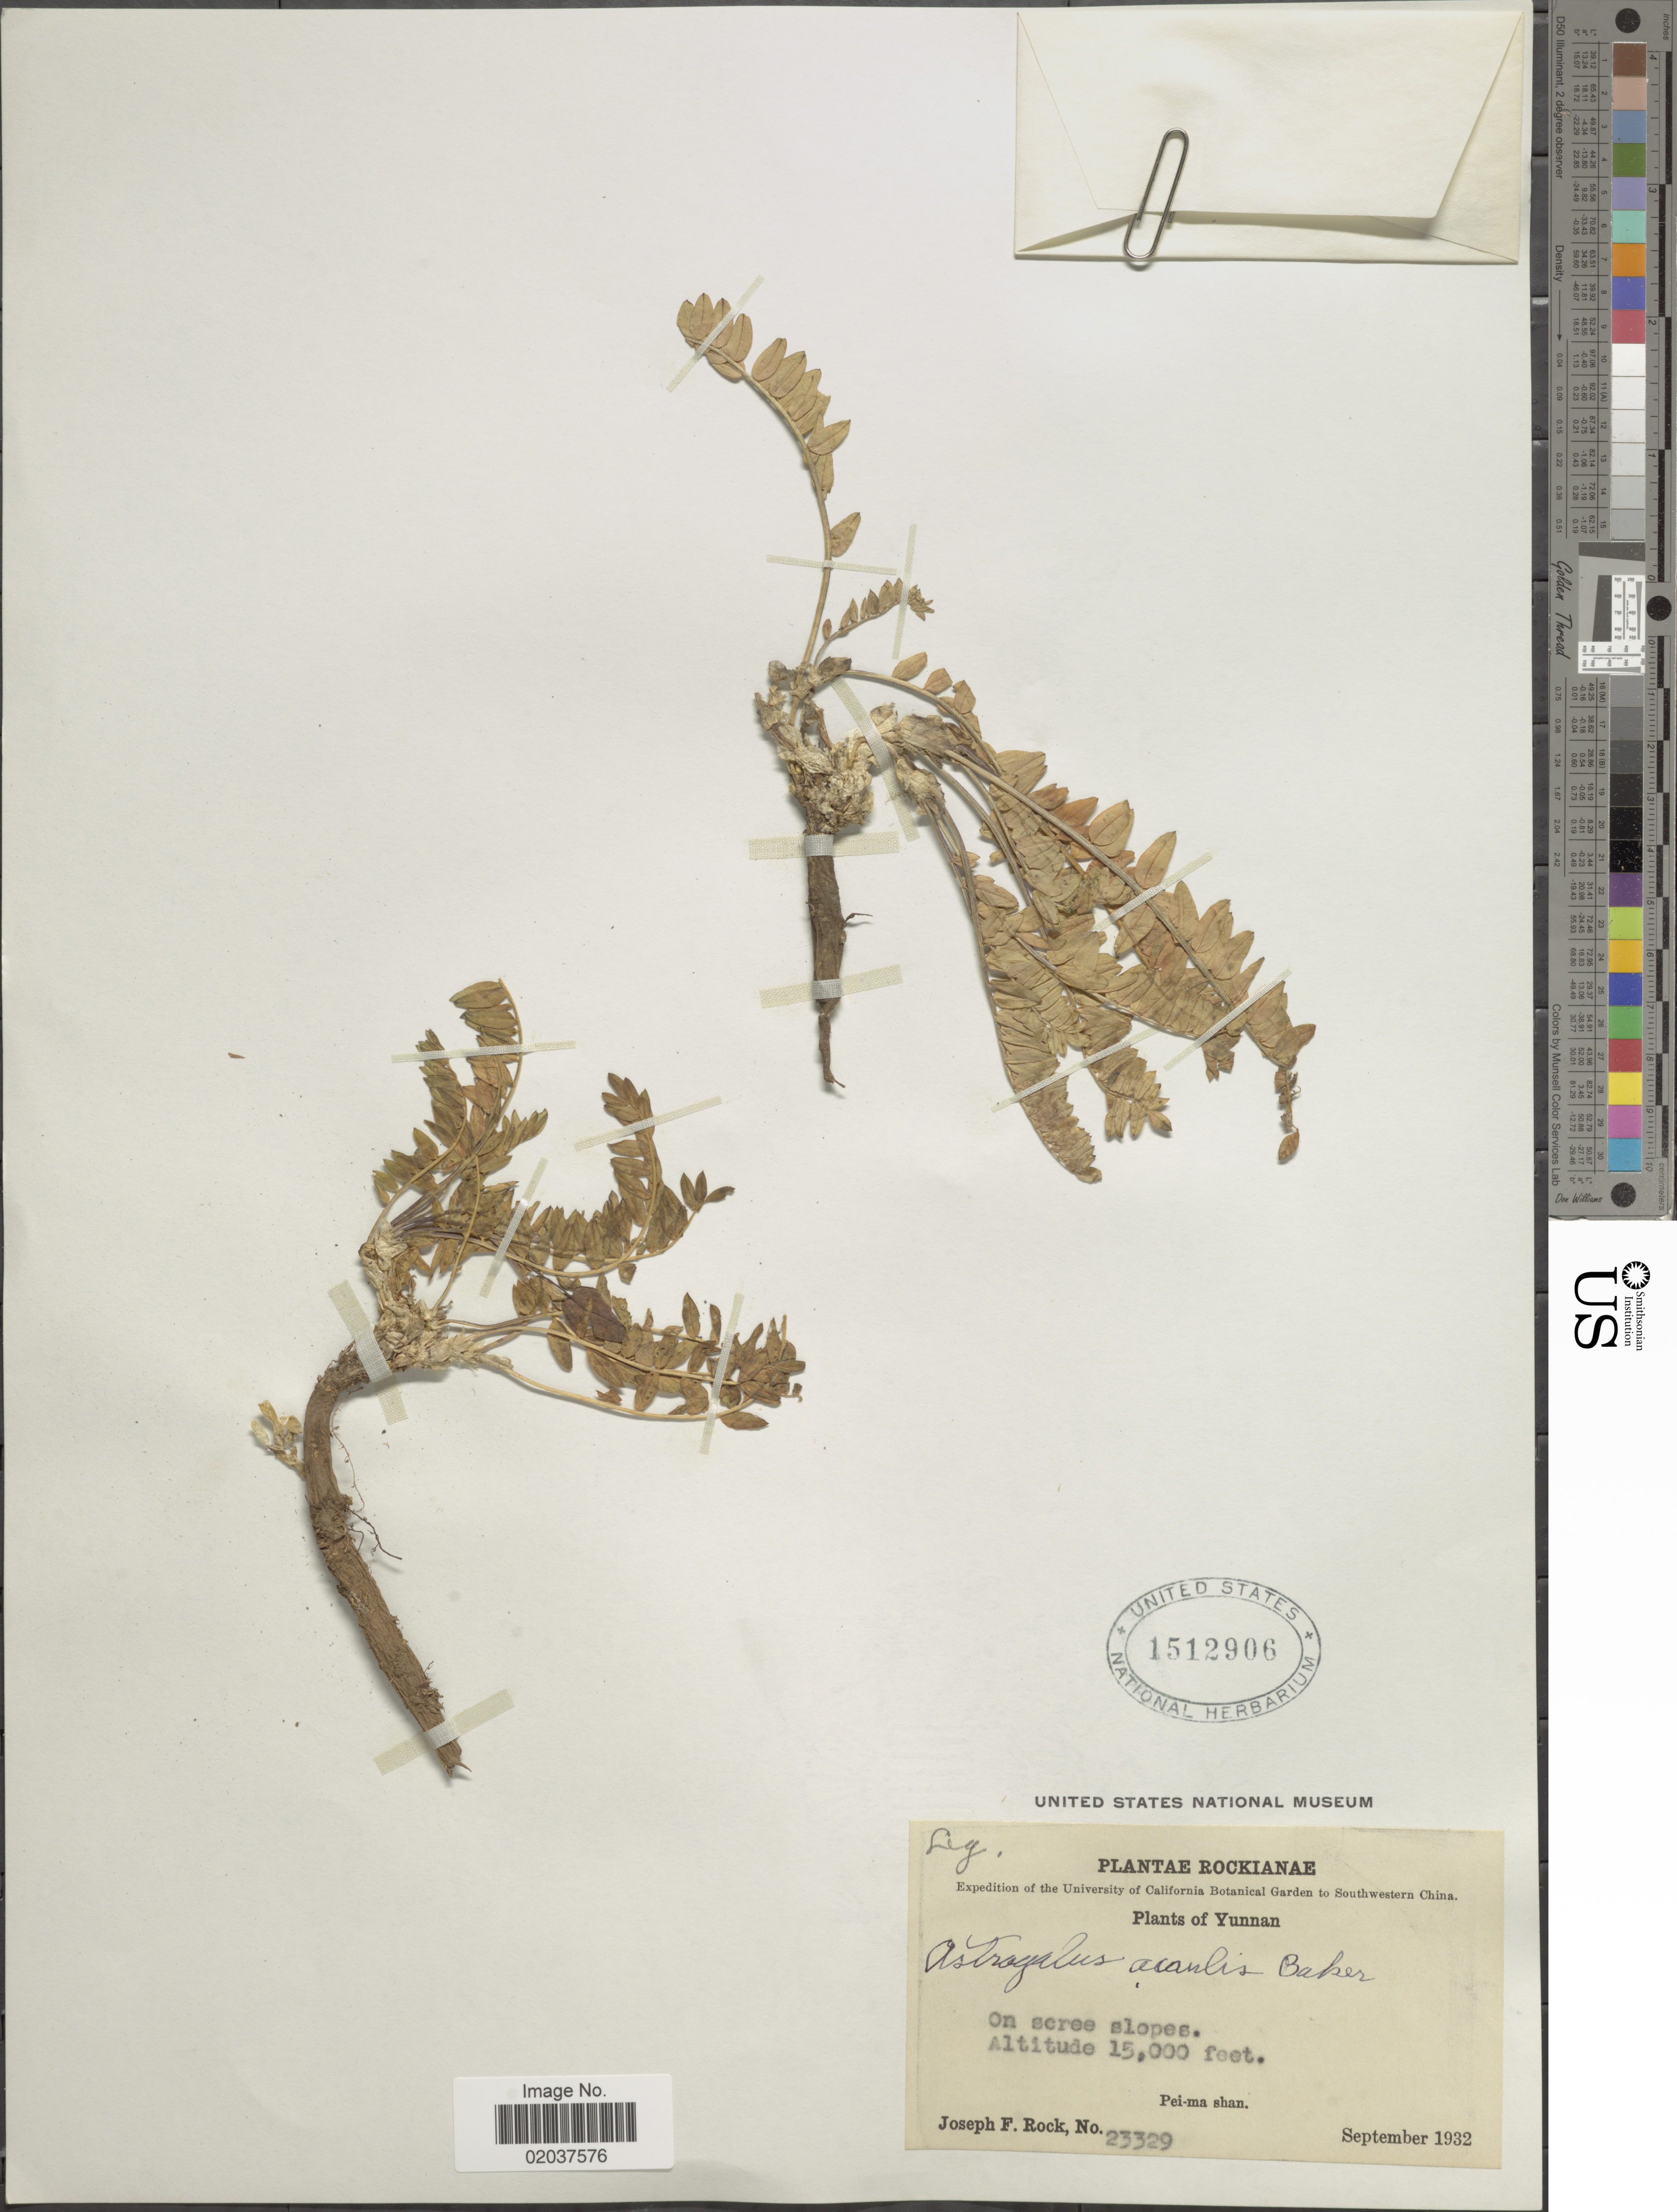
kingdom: Plantae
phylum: Tracheophyta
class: Magnoliopsida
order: Fabales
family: Fabaceae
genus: Astragalus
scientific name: Astragalus acaulis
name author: Baker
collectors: J. F. Rock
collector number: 23329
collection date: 1932-09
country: China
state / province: Yunnan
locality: Pei-ma shan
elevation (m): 4572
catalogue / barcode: US 1512906